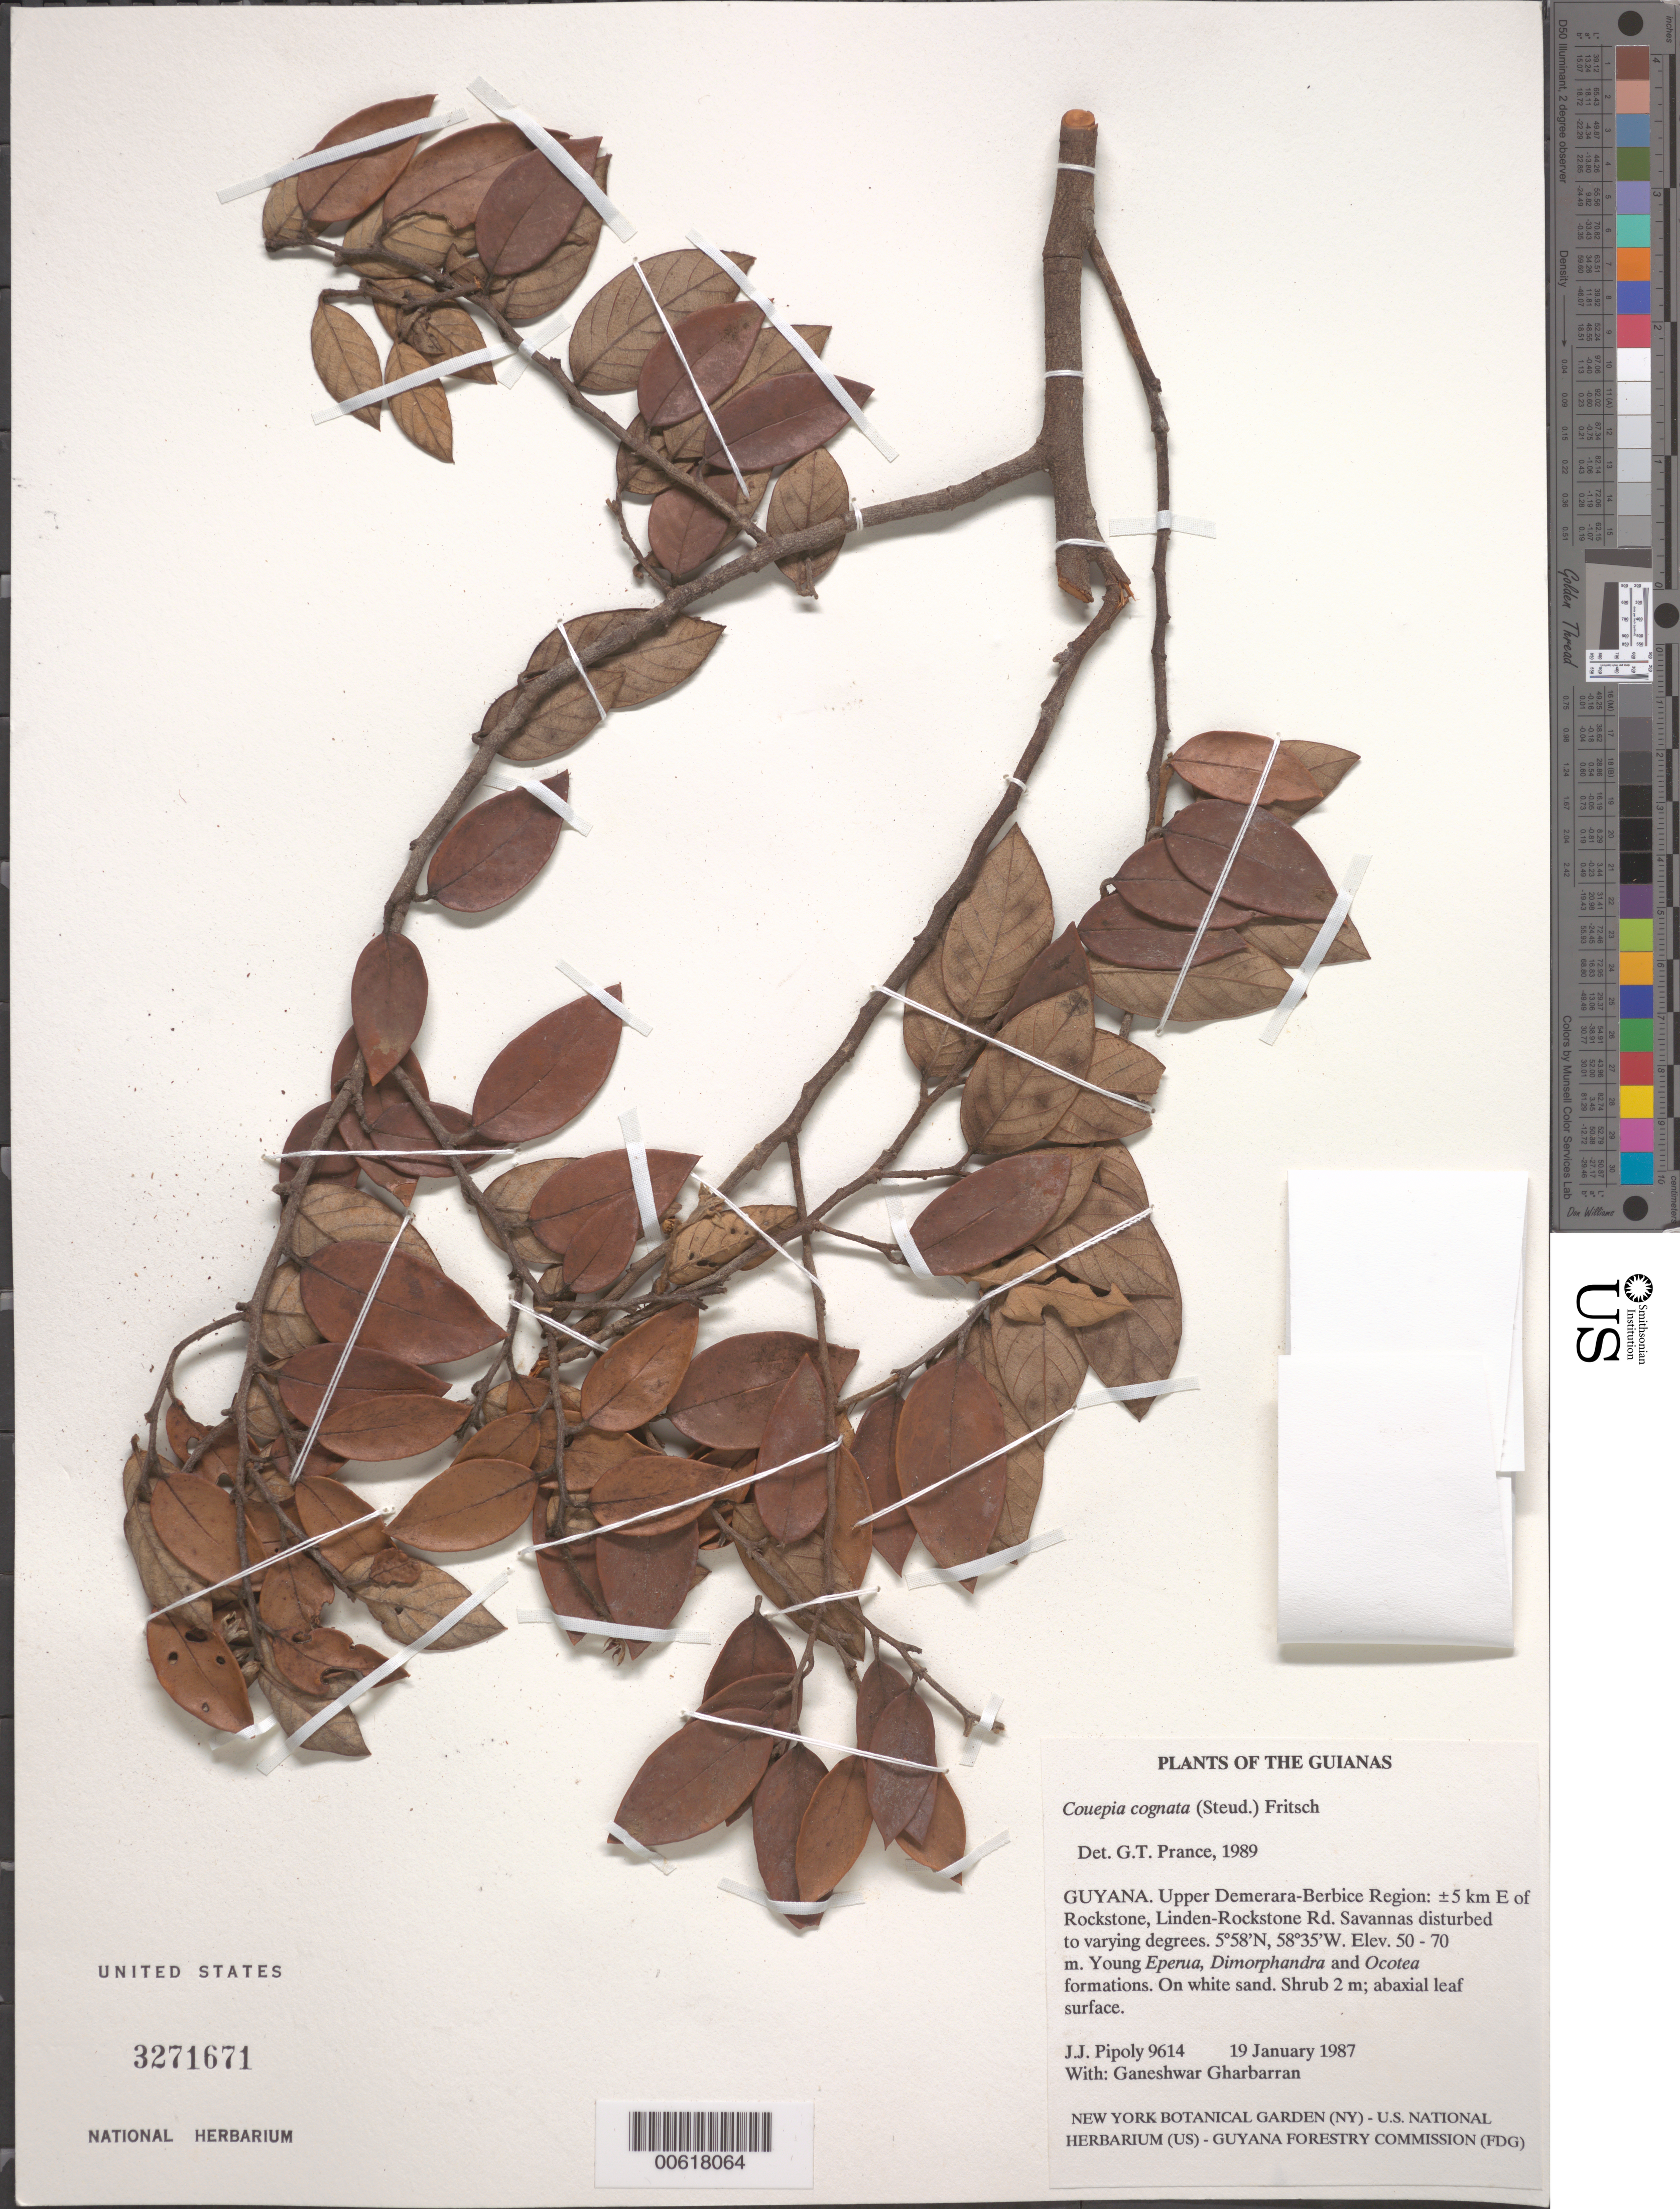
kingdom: Plantae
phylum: Tracheophyta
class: Magnoliopsida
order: Malpighiales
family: Chrysobalanaceae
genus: Gaulettia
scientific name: Gaulettia cognata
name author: (Steud.) Sothers & Prance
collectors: J. J. Pipoly & G. Gharbarran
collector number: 9614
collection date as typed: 19 January 1987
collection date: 1987-01-19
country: Guyana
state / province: U. Demerara-Berbice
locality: ±5 km E of Rockstone, Linden-Rockstone Rd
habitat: Savannas disturbed to varying degrees. Young Eperua, Dimorphandra and Ocotea formations. On white sand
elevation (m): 50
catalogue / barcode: US 3271671